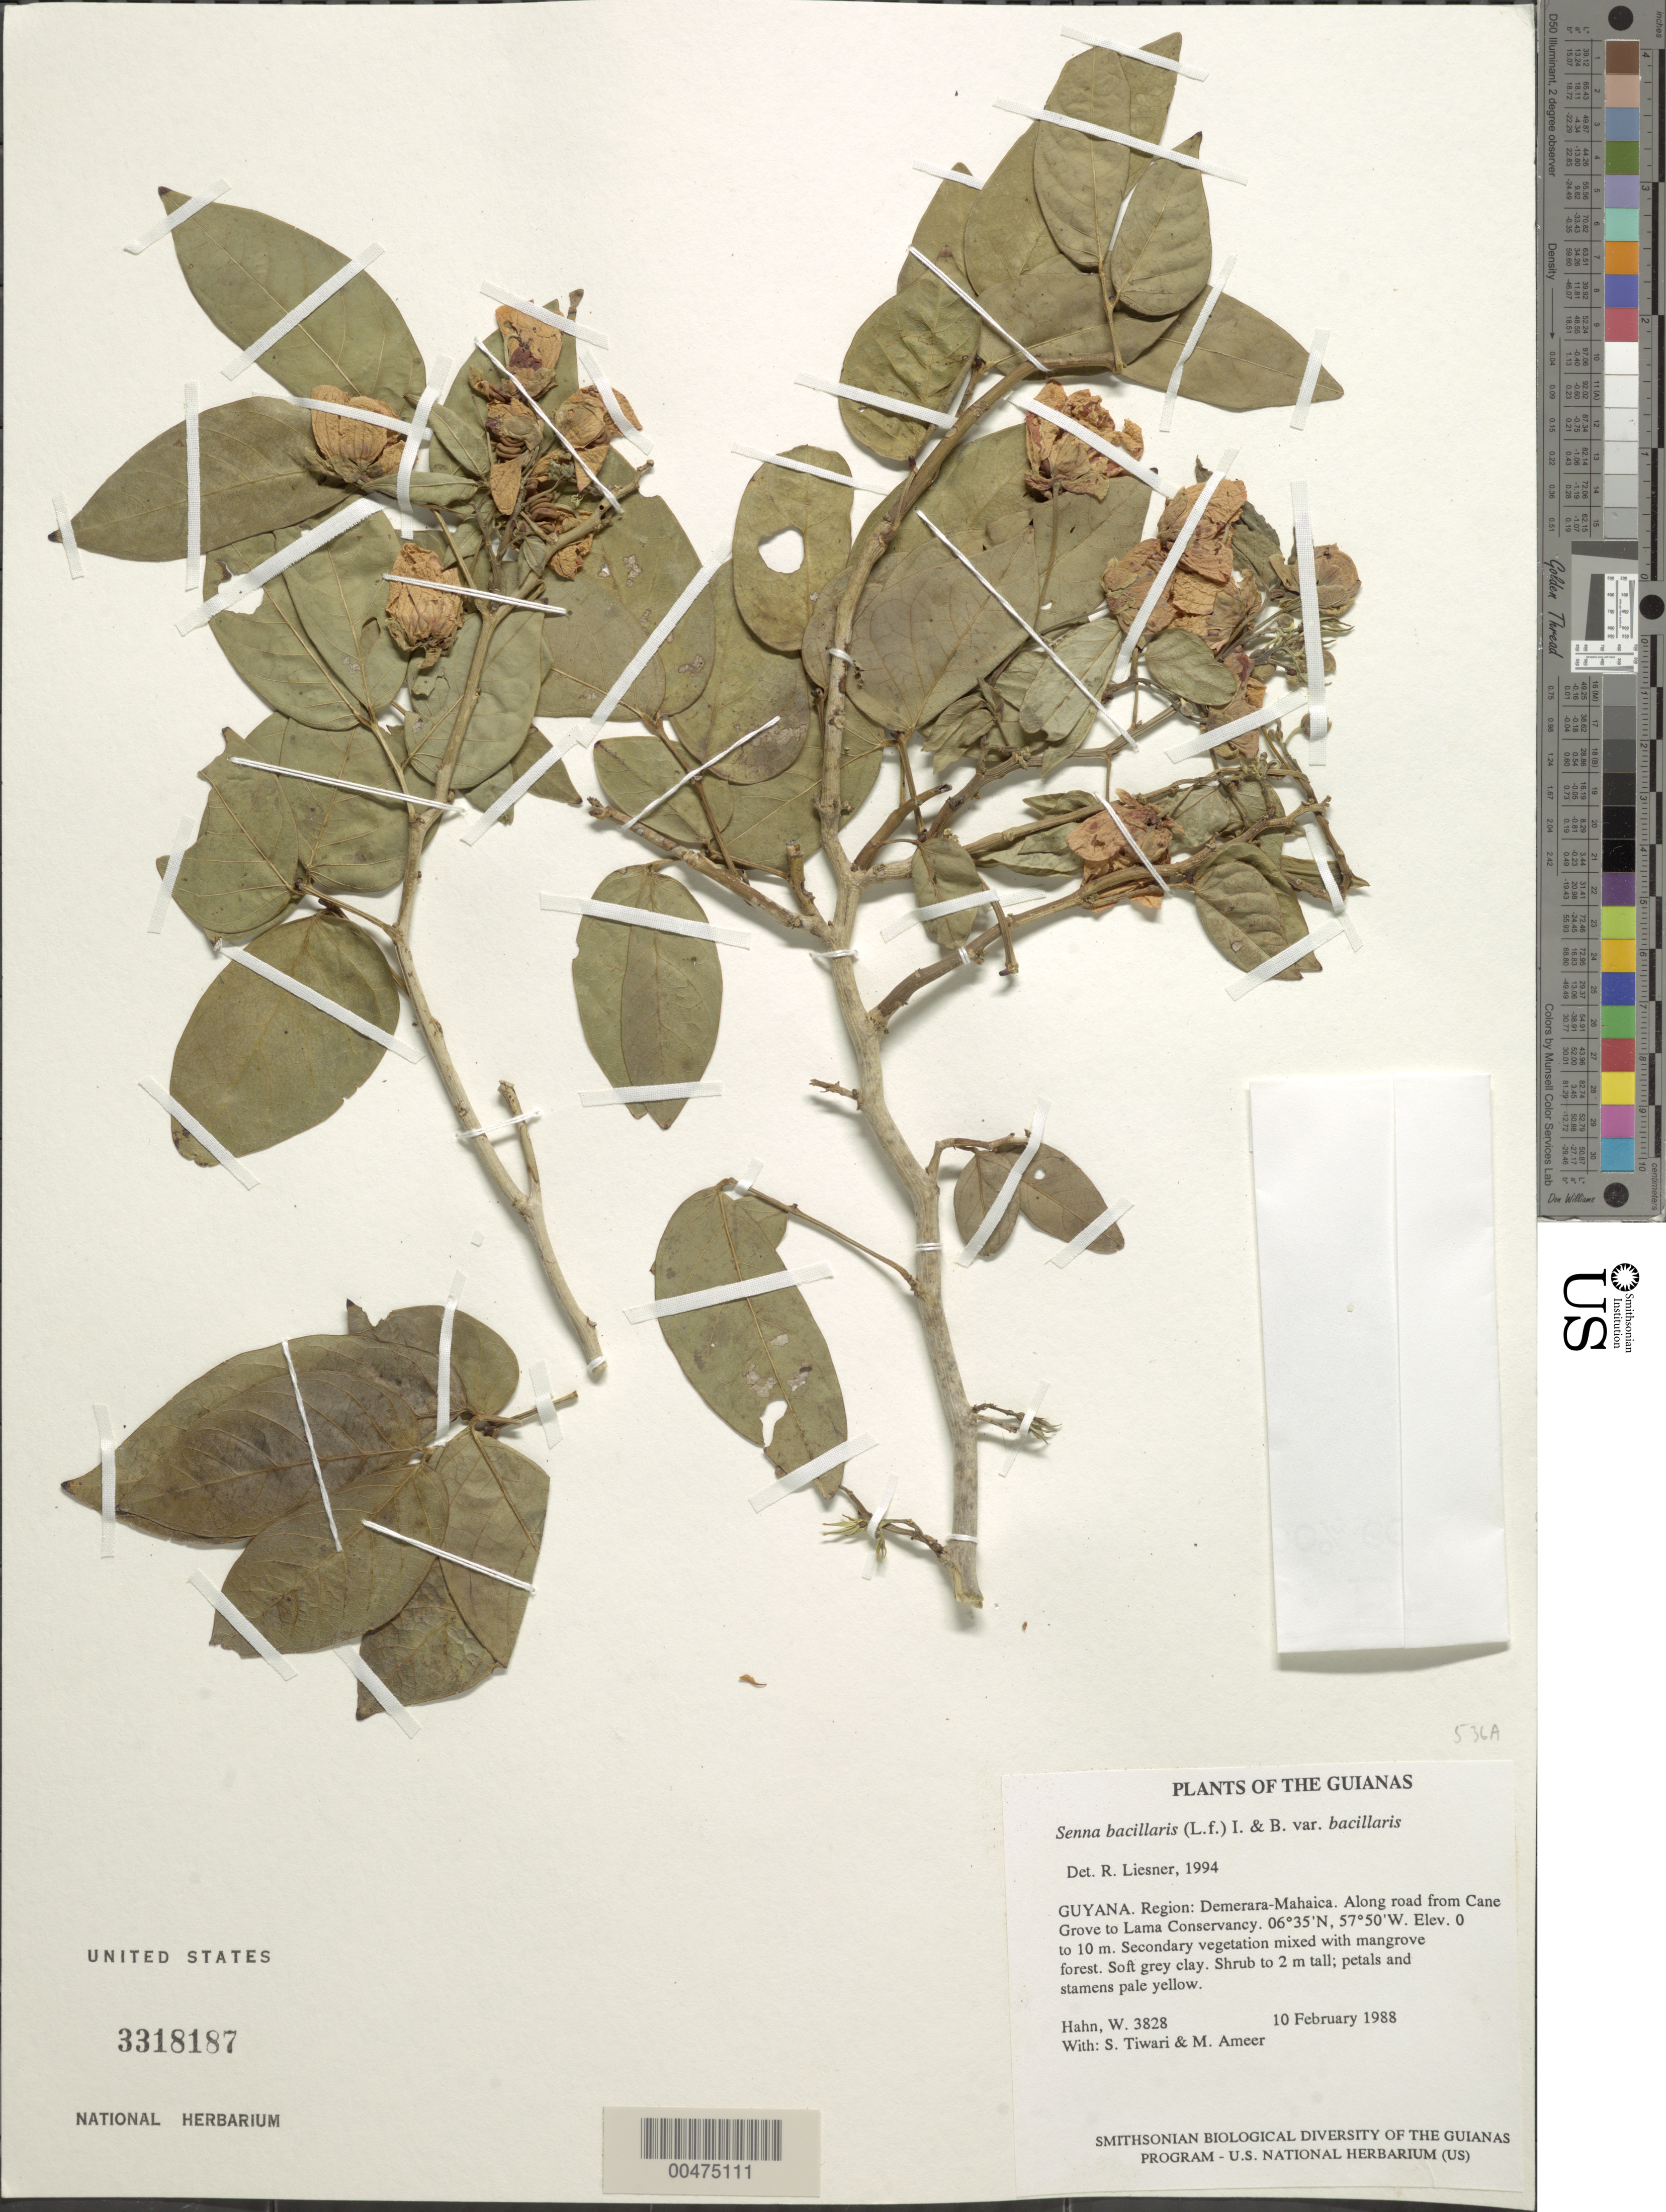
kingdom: Plantae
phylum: Tracheophyta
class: Magnoliopsida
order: Fabales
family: Fabaceae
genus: Senna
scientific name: Senna bacillaris var. bacillaris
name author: (L. f.) H.S. Irwin & Barneby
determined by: Liesner, R. L.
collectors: W. Hahn, S. Tiwari & M. Ameer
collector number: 3828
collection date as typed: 10 February 1988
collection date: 1988-02-10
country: Guyana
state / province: Demerara-Mahaica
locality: Along road from Cane Grove to Lama Conservancy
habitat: Secondary vegetation mixed with mangrove forest. Soft grey clay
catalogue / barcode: US 3318187